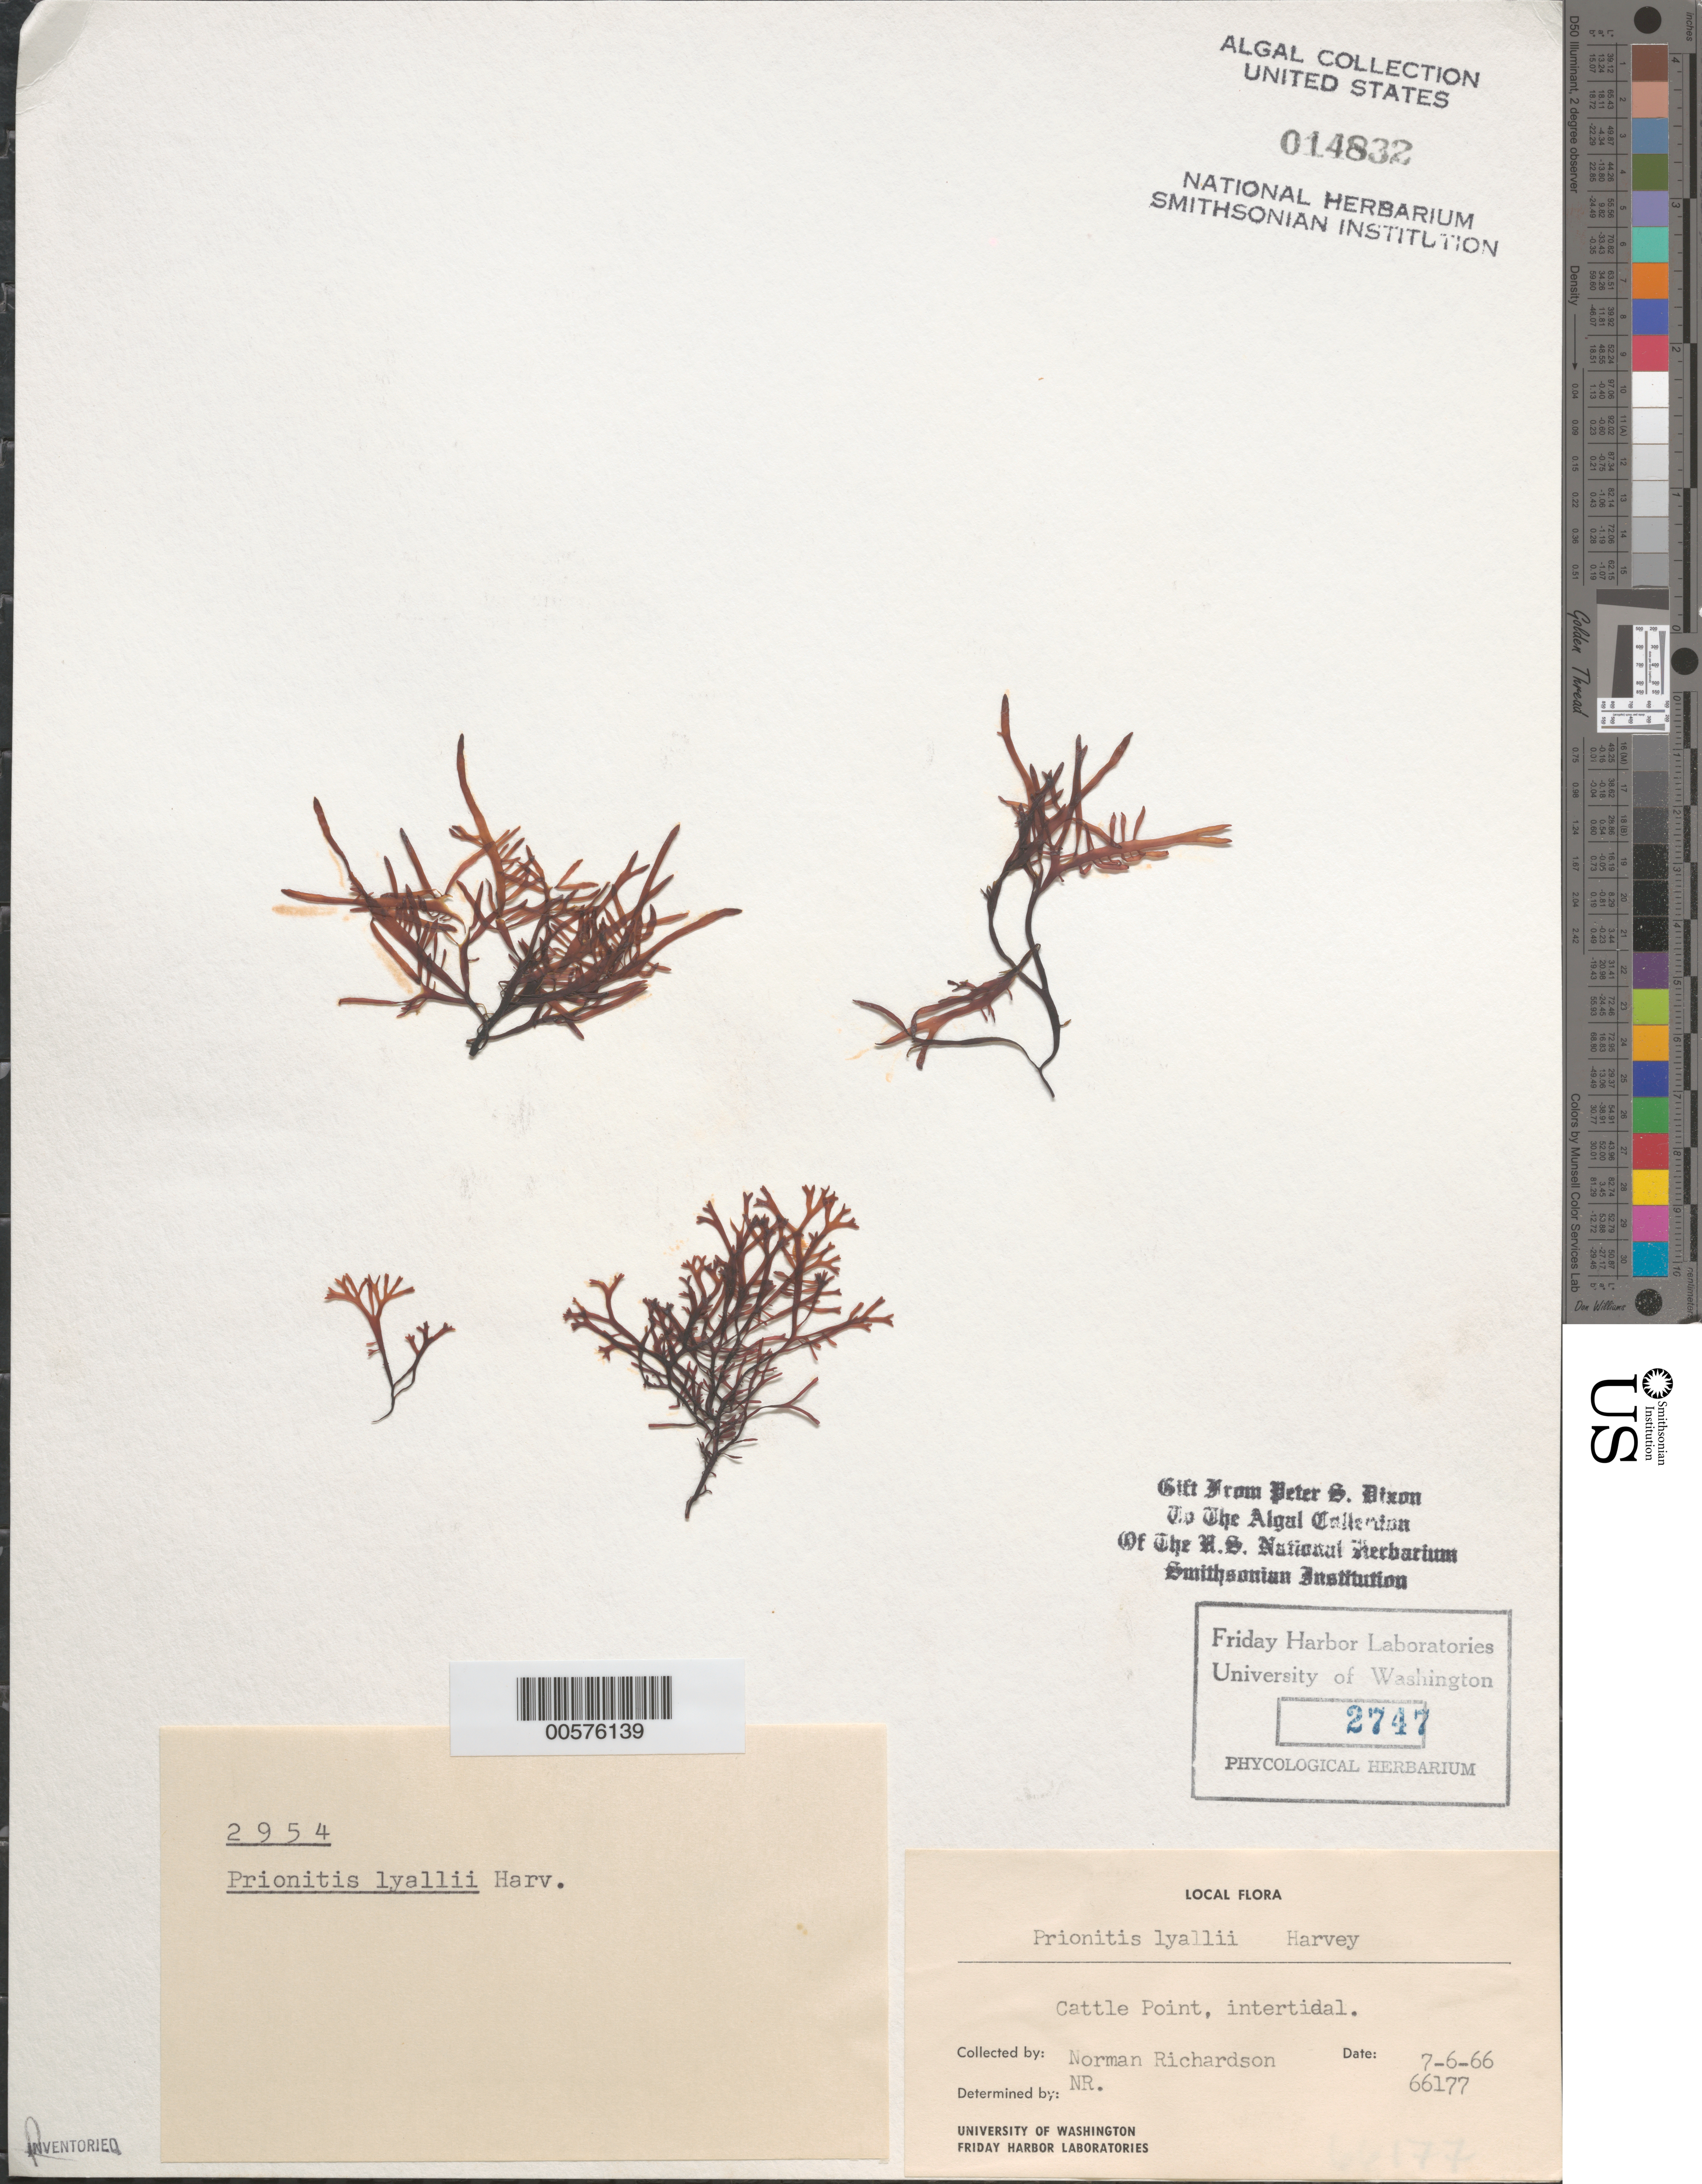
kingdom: Plantae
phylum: Rhodophyta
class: Florideophyceae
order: Cryptonemiales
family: Cryptonemiaceae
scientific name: Prionitis sternbergii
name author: (C. Agardh) J. Agardh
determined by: Algae name updating Project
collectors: N. Richardson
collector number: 66177 & PSD 2954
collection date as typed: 07 Jun 1966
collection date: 1966-06-07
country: United States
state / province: Washington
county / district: San Juan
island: San Juan Island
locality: Cattle Point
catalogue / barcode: US 14832